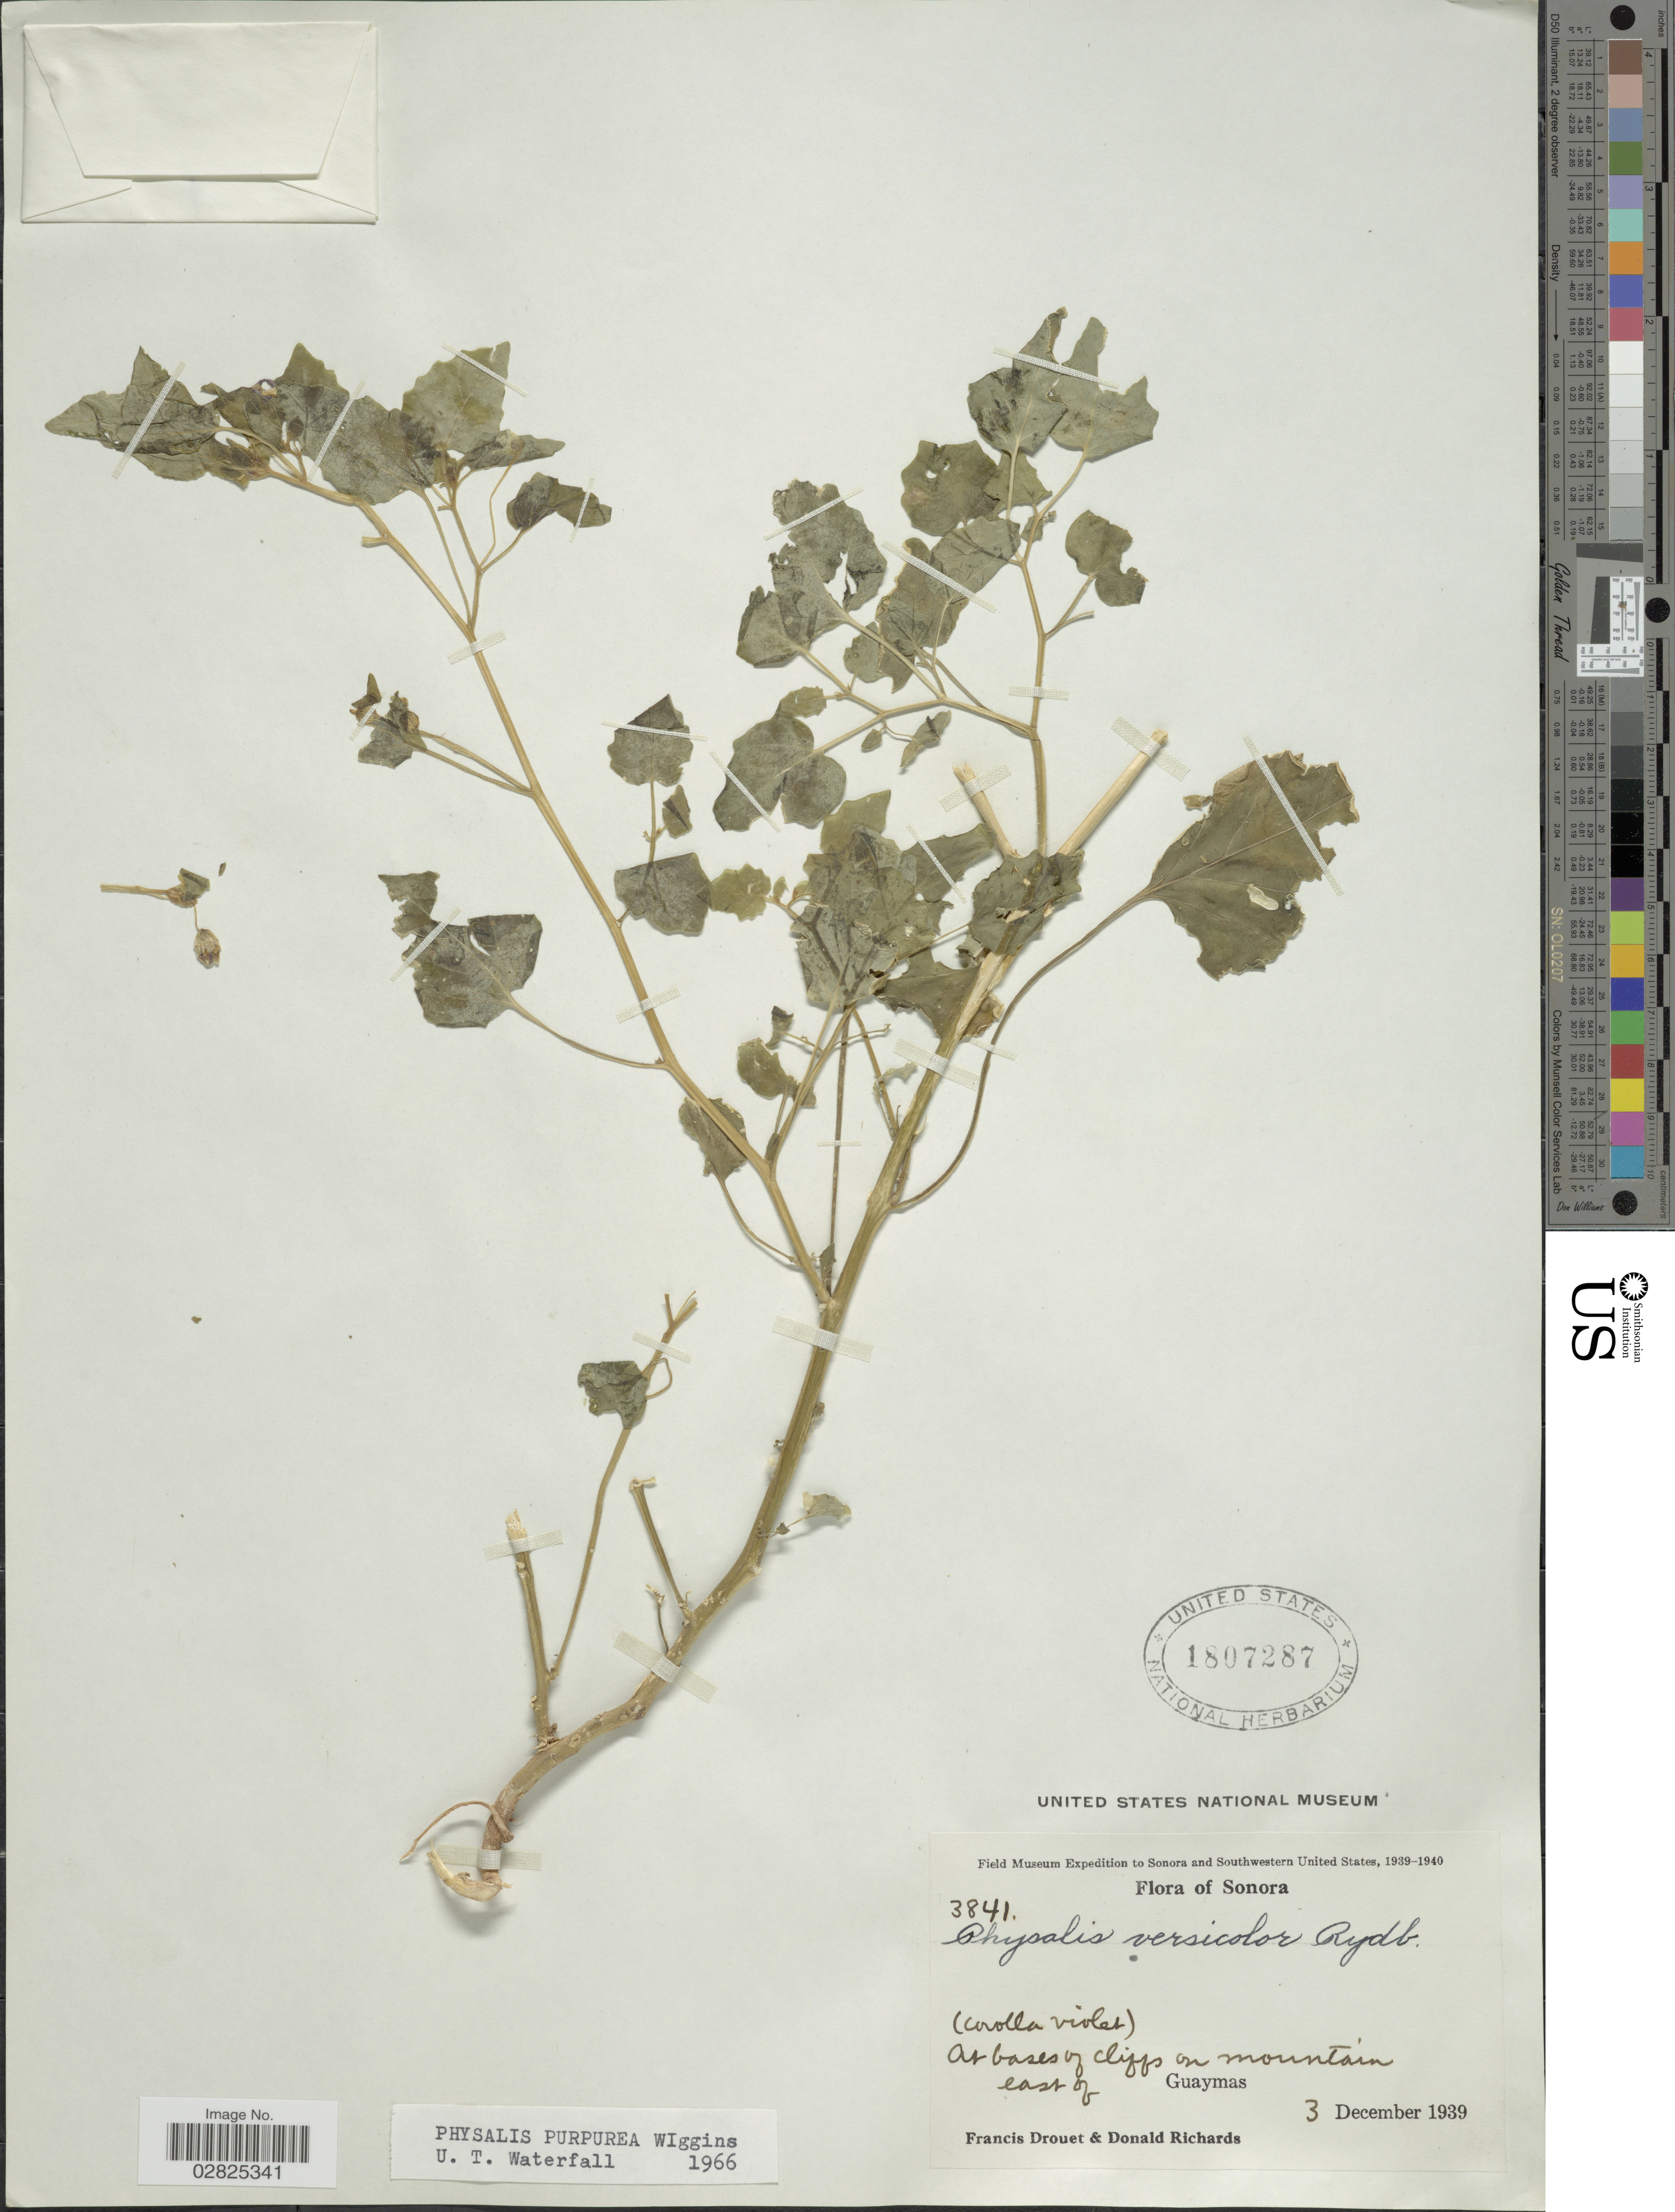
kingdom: Plantae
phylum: Tracheophyta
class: Magnoliopsida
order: Solanales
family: Solanaceae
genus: Physalis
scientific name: Physalis purpurea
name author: Wiggins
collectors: F. E. Drouet & D. Richards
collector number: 3841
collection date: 1939-12-03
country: Mexico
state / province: Sonora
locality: Southwestern United States, On bases of cliffs in mountains on east side of Guaymas.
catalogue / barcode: US 1807287